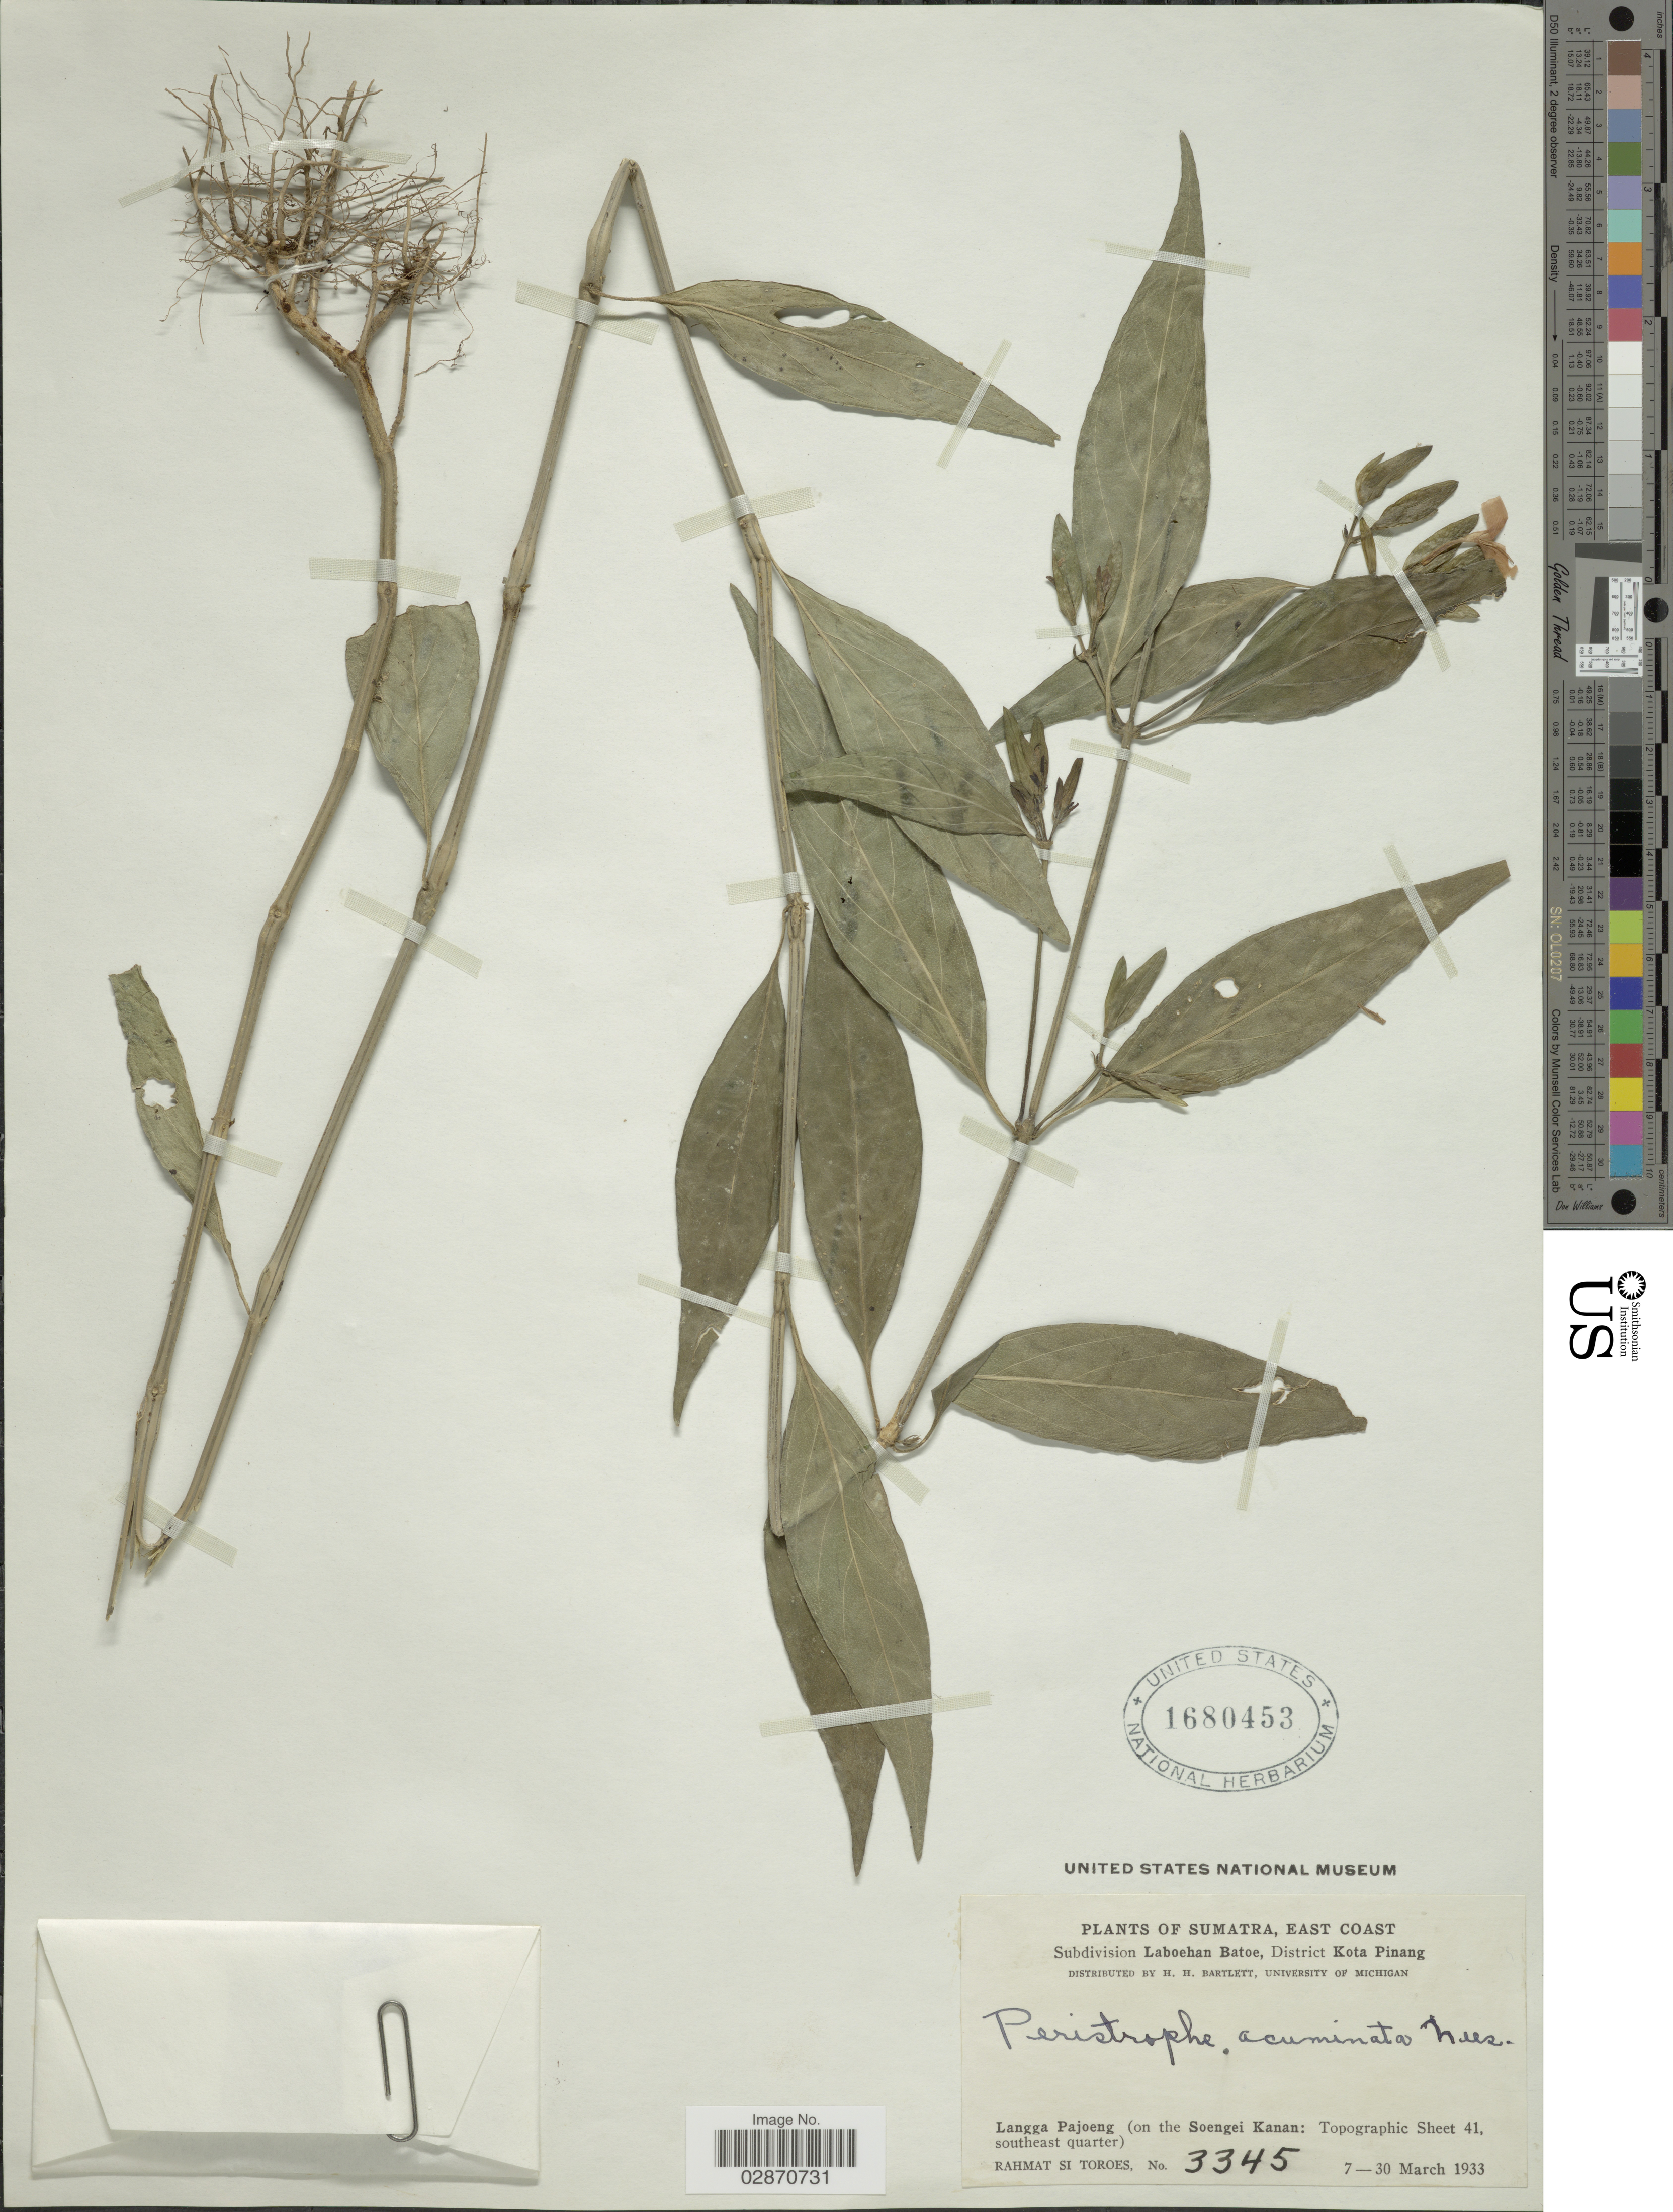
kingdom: Plantae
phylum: Tracheophyta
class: Magnoliopsida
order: Lamiales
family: Acanthaceae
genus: Peristrophe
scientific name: Peristrophe acuminata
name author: Nees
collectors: Rahmat Si Boeea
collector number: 3345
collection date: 1933-03-07/1933-03-30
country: Indonesia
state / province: Sumatra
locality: East Coast. Subdivision Laboehan Batoe, District Kota Pinang. Langga Pajoeng (on the Soengei Kanan: Topographic Sheet 41, southeast quarter).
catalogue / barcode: US 1680453